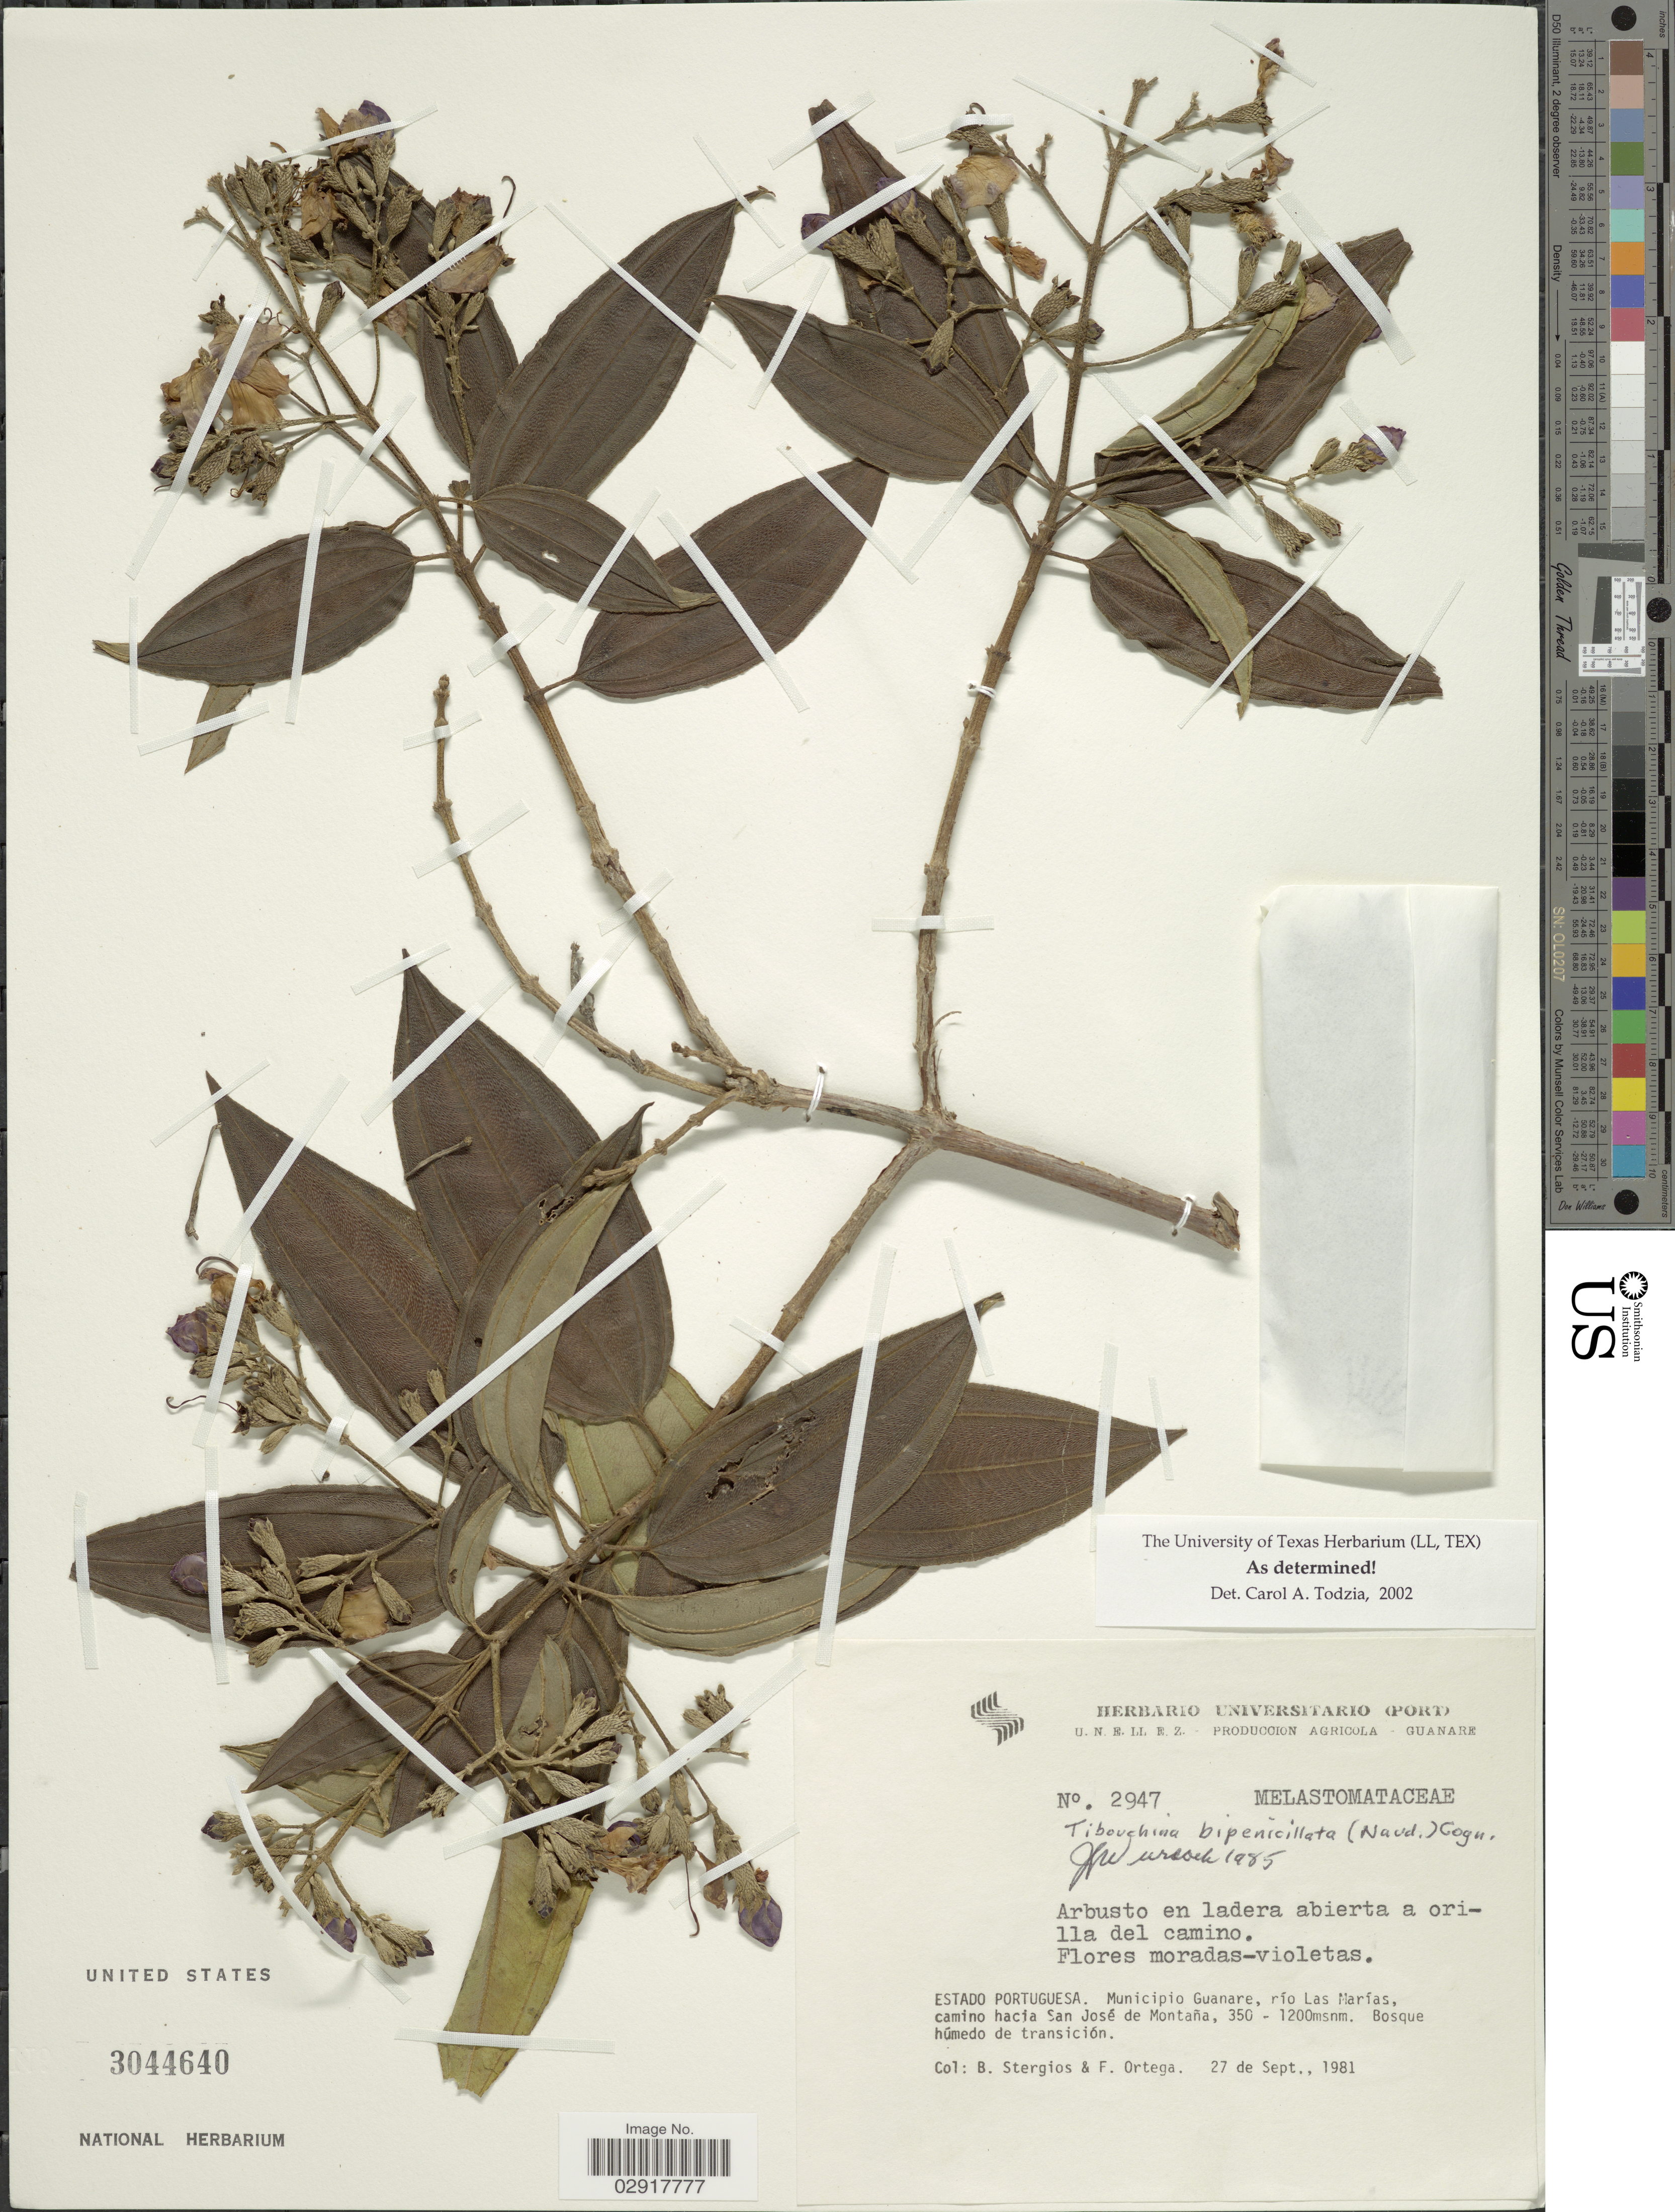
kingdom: Plantae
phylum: Tracheophyta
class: Magnoliopsida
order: Myrtales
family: Melastomataceae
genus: Tibouchina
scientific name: Tibouchina bipenicillata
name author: (Naudin) Cogn.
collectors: B. G. Stergios & F. J. Ortega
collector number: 2947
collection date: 1981-09-27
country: Venezuela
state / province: Portuguesa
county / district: Guanare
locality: Río Las Marías, camino hacia San José de Montaña.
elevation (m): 350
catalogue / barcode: US 3044640